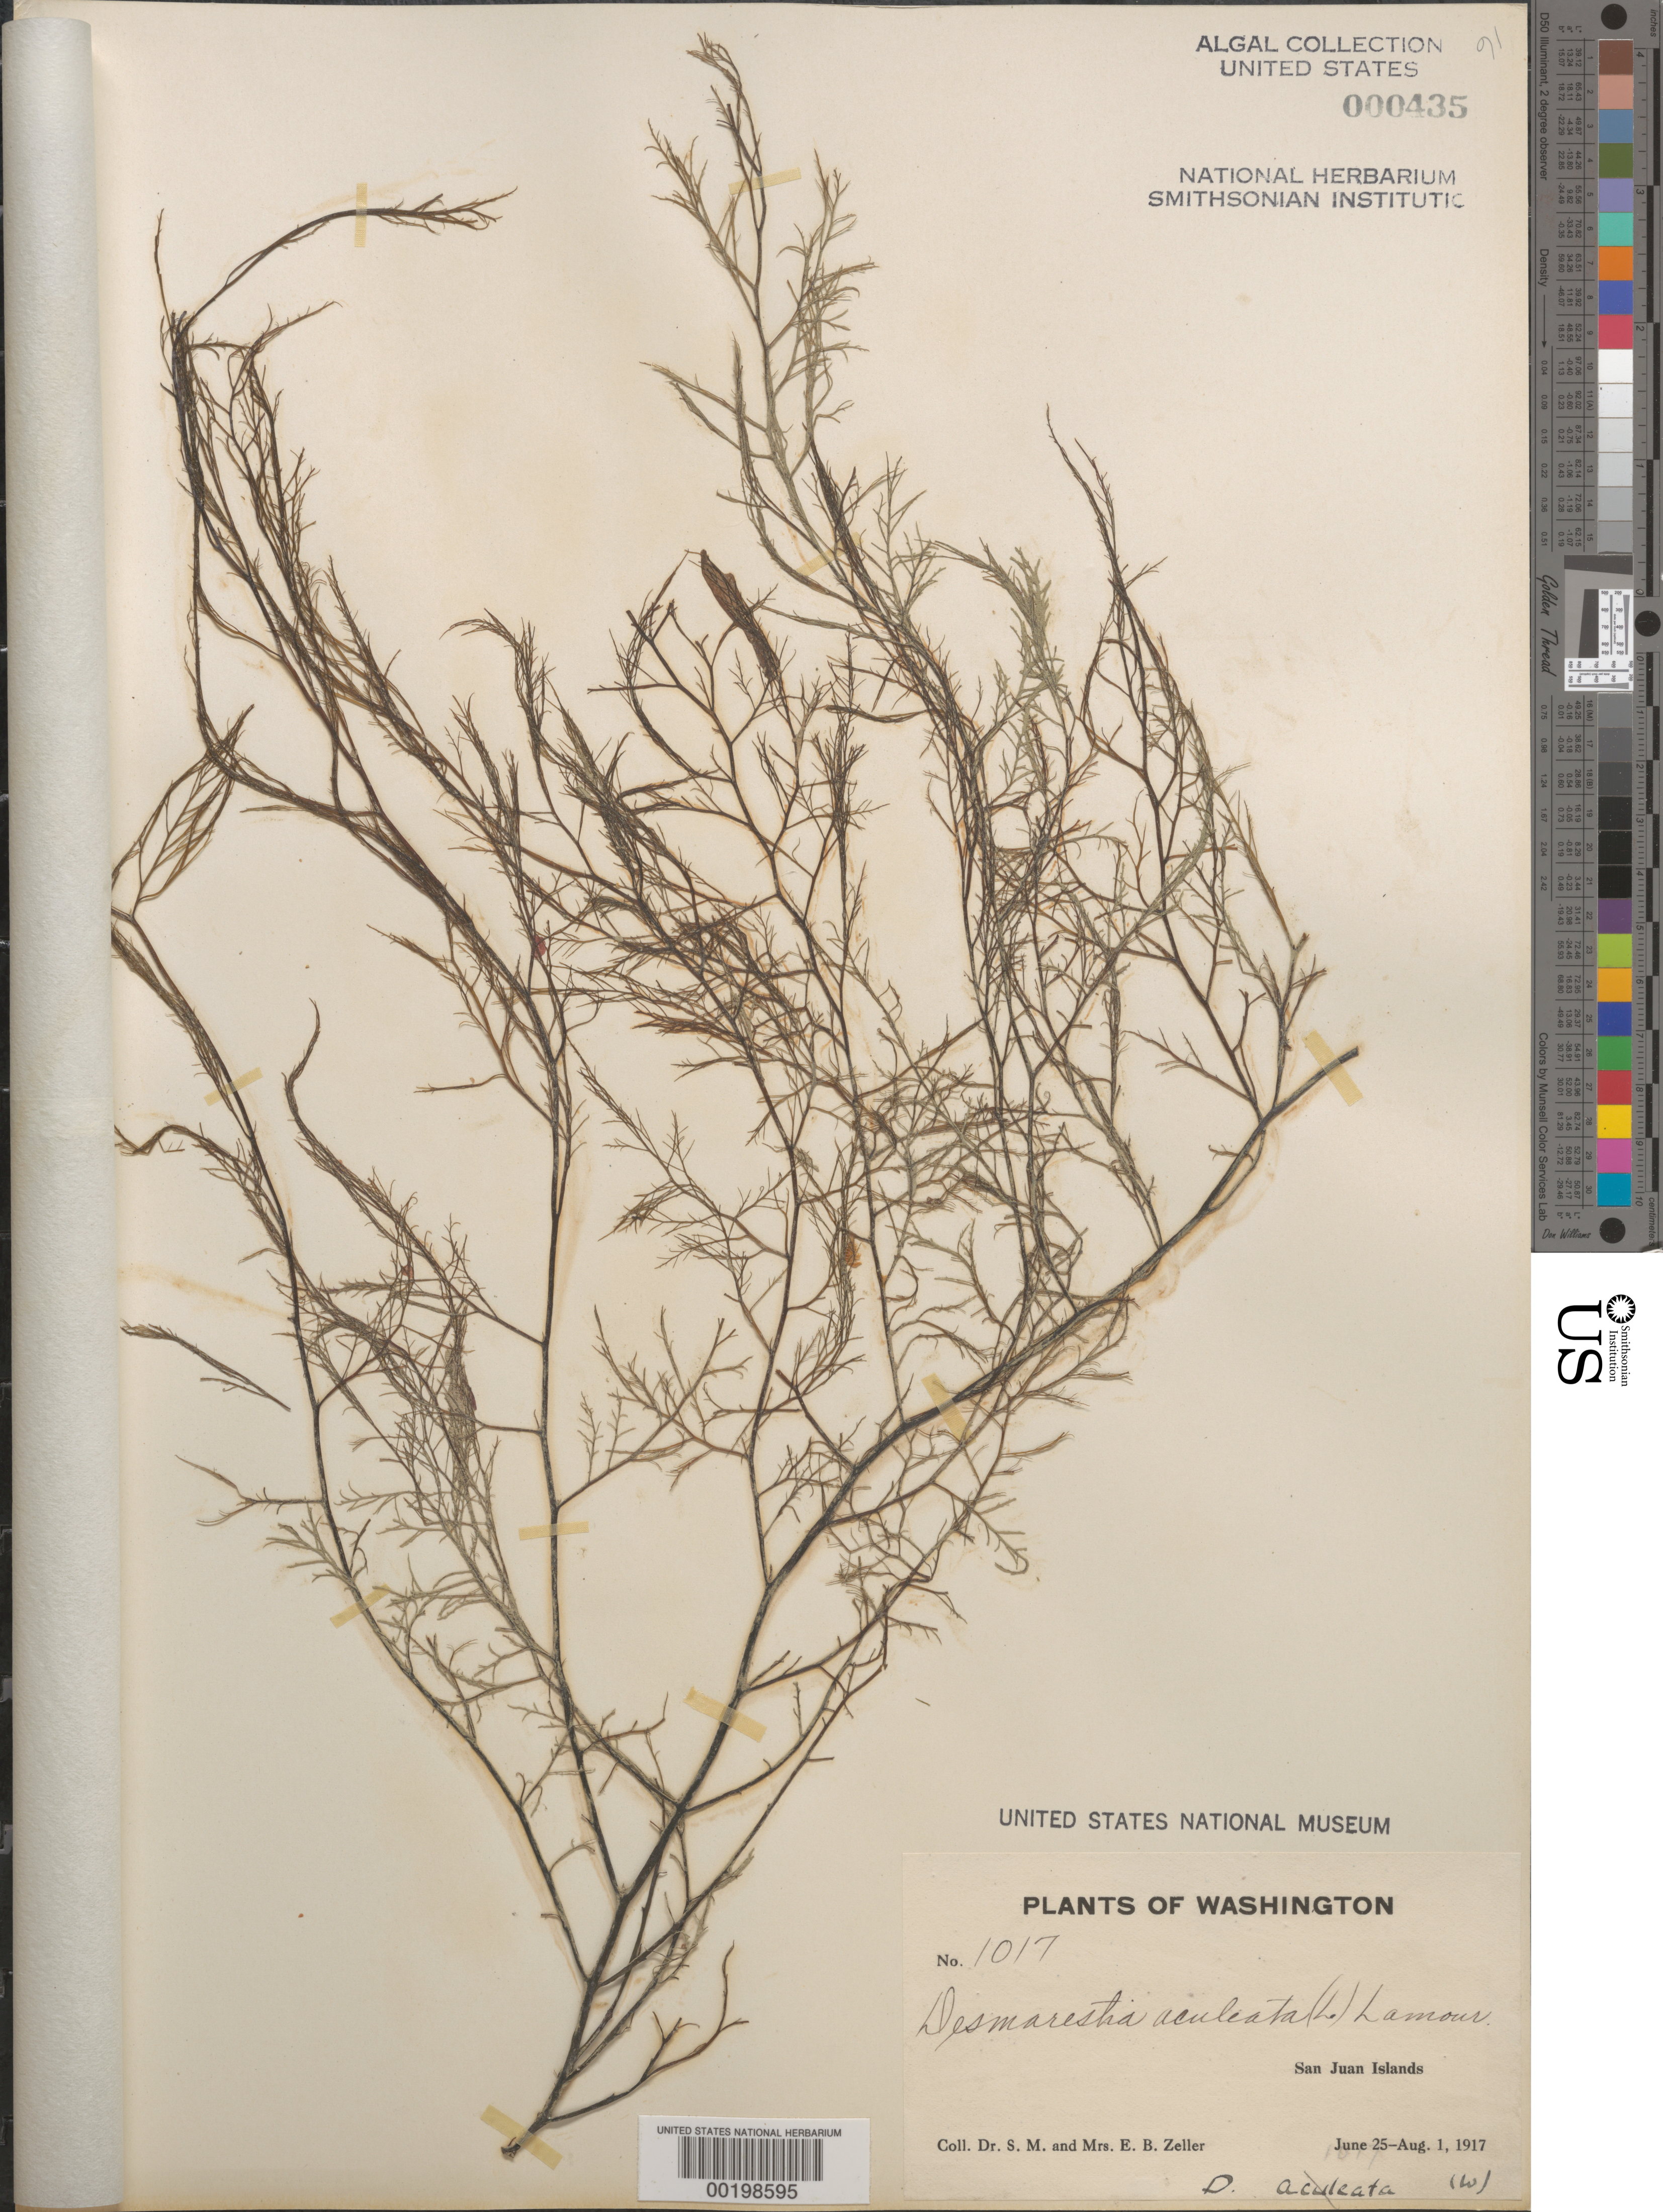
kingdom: Chromista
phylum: Ochrophyta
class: Phaeophyceae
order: Desmarestiales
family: Desmarestiaceae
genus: Desmarestia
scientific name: Desmarestia intermedia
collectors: S. Zeller & E. Zeller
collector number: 1017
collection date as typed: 25 Jun 1917 to 01 Aug 1917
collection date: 1917-06-25/1917-08-01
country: United States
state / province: Washington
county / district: San Juan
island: San Juan Islands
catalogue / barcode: US 435